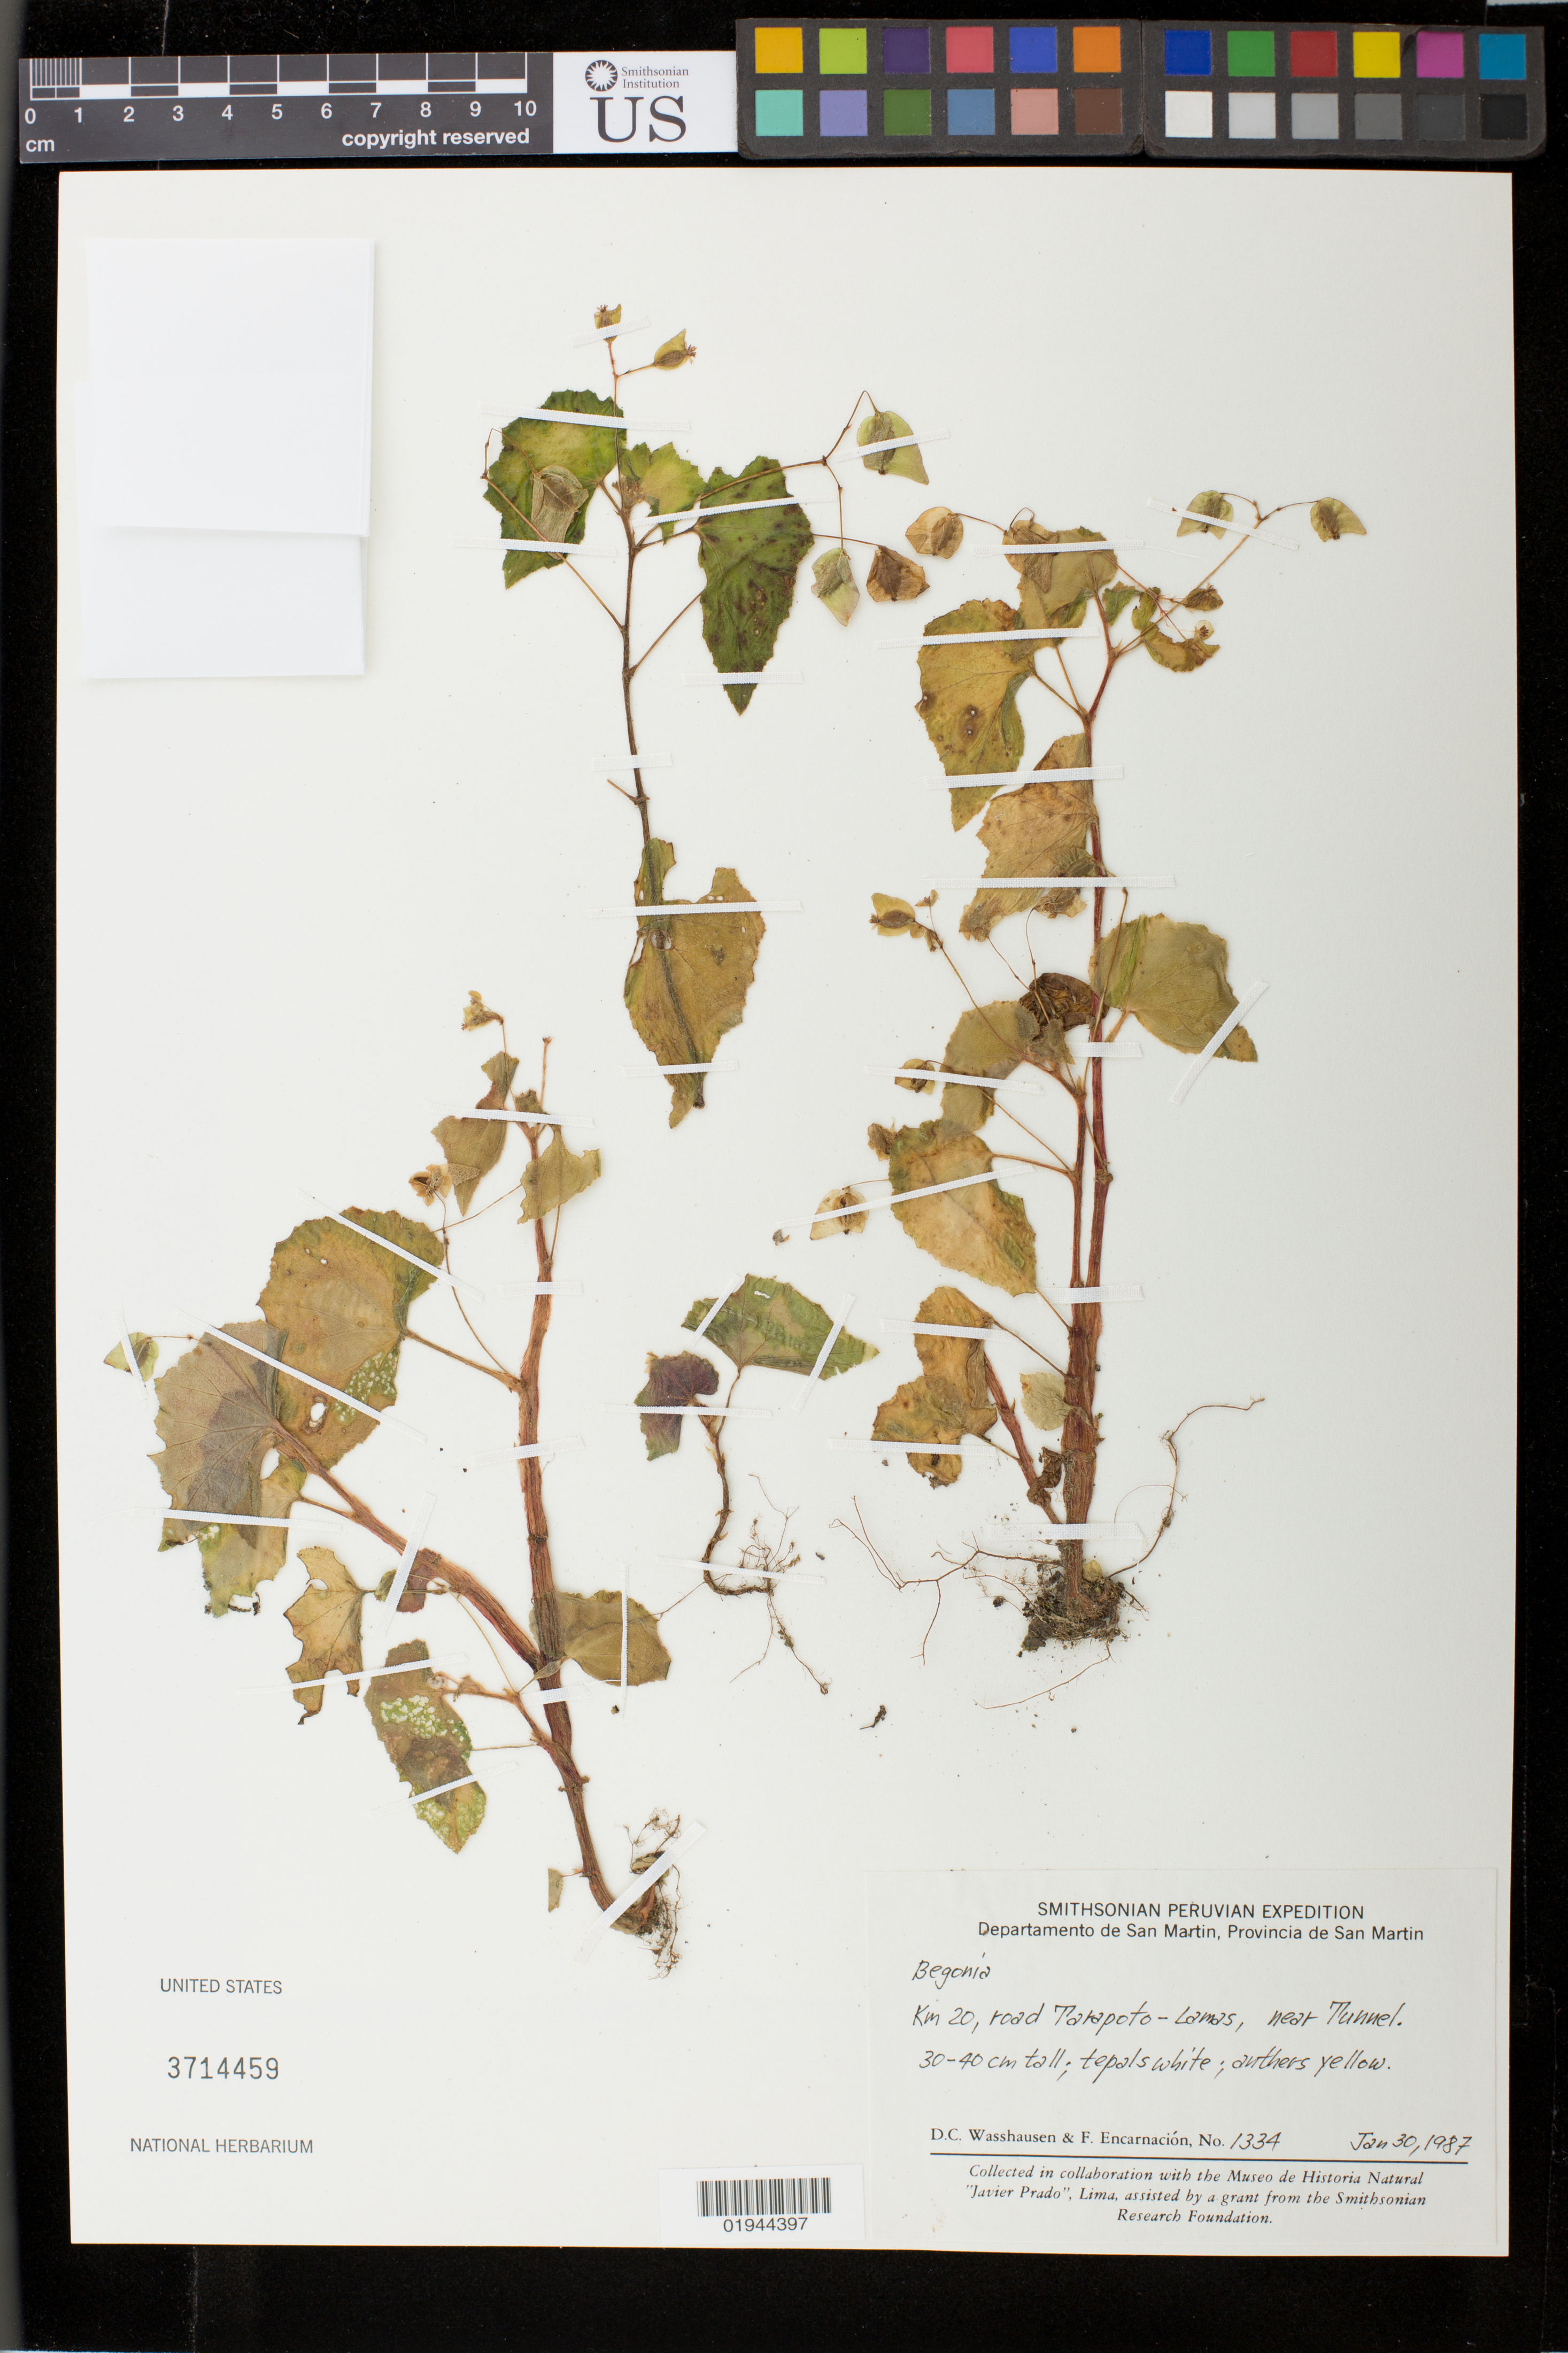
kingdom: Plantae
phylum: Tracheophyta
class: Magnoliopsida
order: Cucurbitales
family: Begoniaceae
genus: Begonia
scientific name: Begonia sp.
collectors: D. C. Wasshausen & F. Encarnación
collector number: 1334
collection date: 1987-01-30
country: Peru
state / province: San Martín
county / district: San Martín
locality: Km. 20, road Tarapoto-Lamas, near Tunnel.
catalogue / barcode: US 3714459